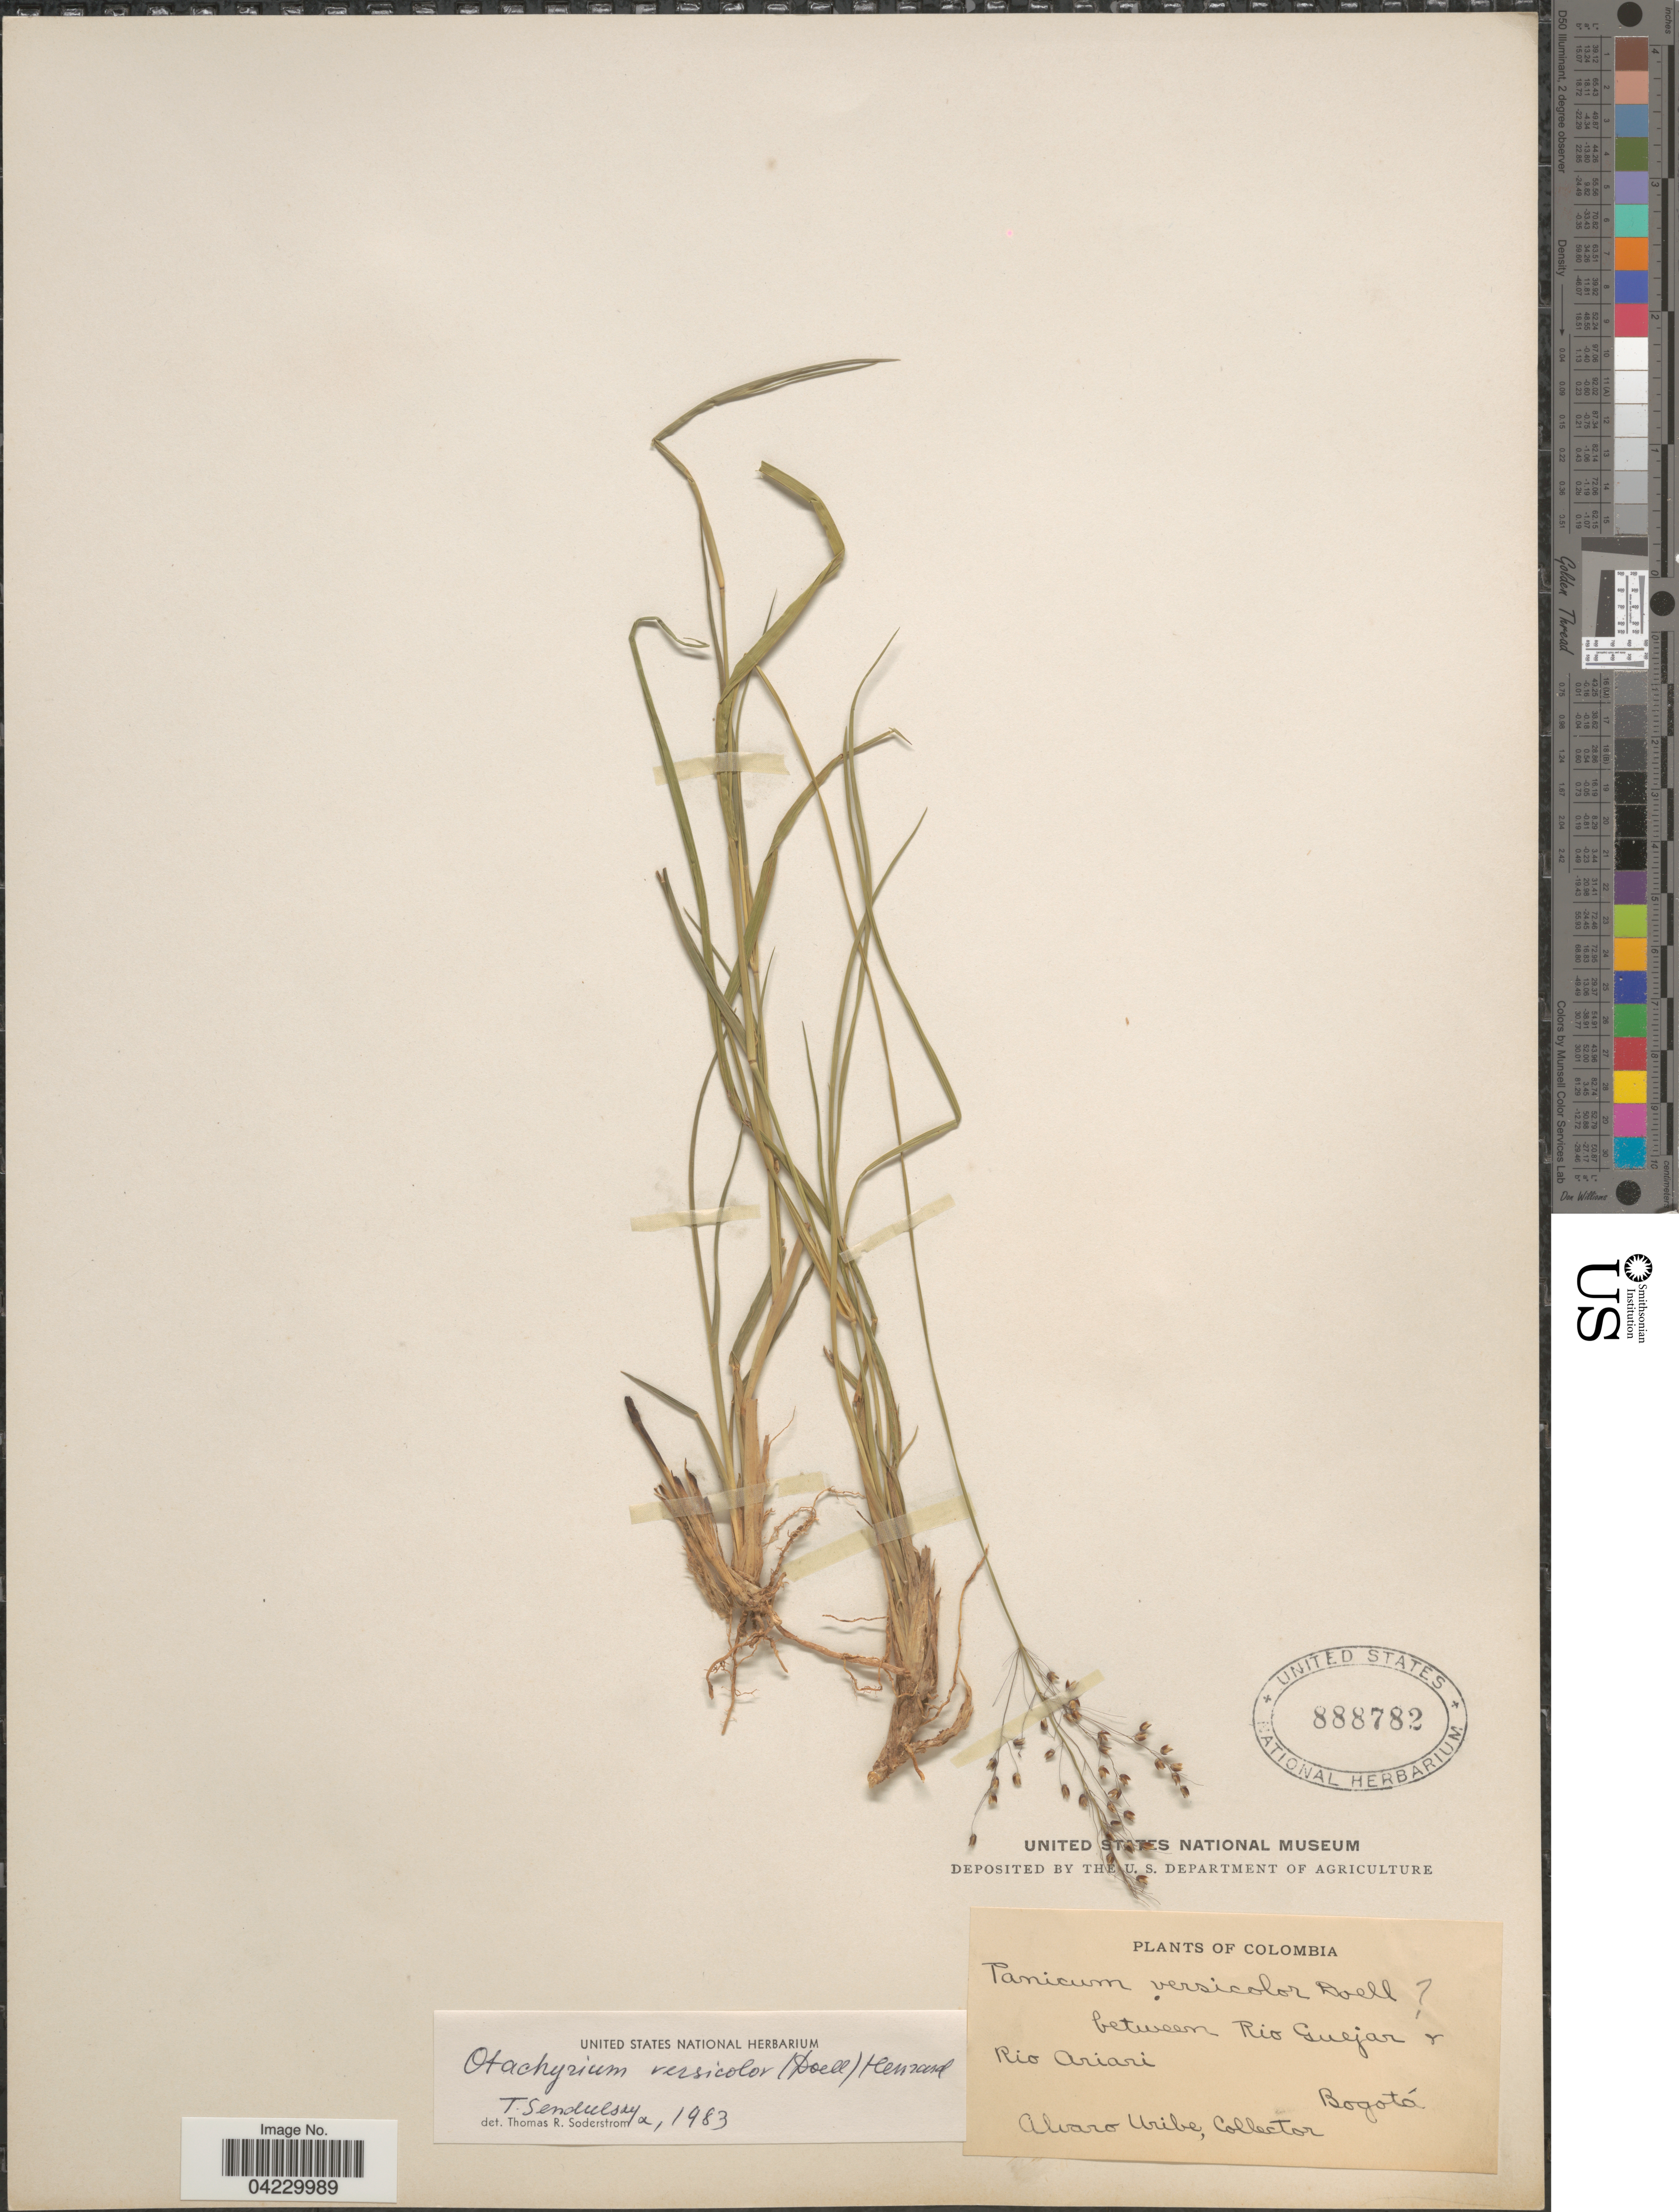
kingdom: Plantae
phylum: Tracheophyta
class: Liliopsida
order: Poales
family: Poaceae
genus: Otachyrium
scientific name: Otachyrium versicolor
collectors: A. Uribe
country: Colombia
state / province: Bogota D.C.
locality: Between Rio Guejar & Rio Ariari. Bogota.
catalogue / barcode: US 888782